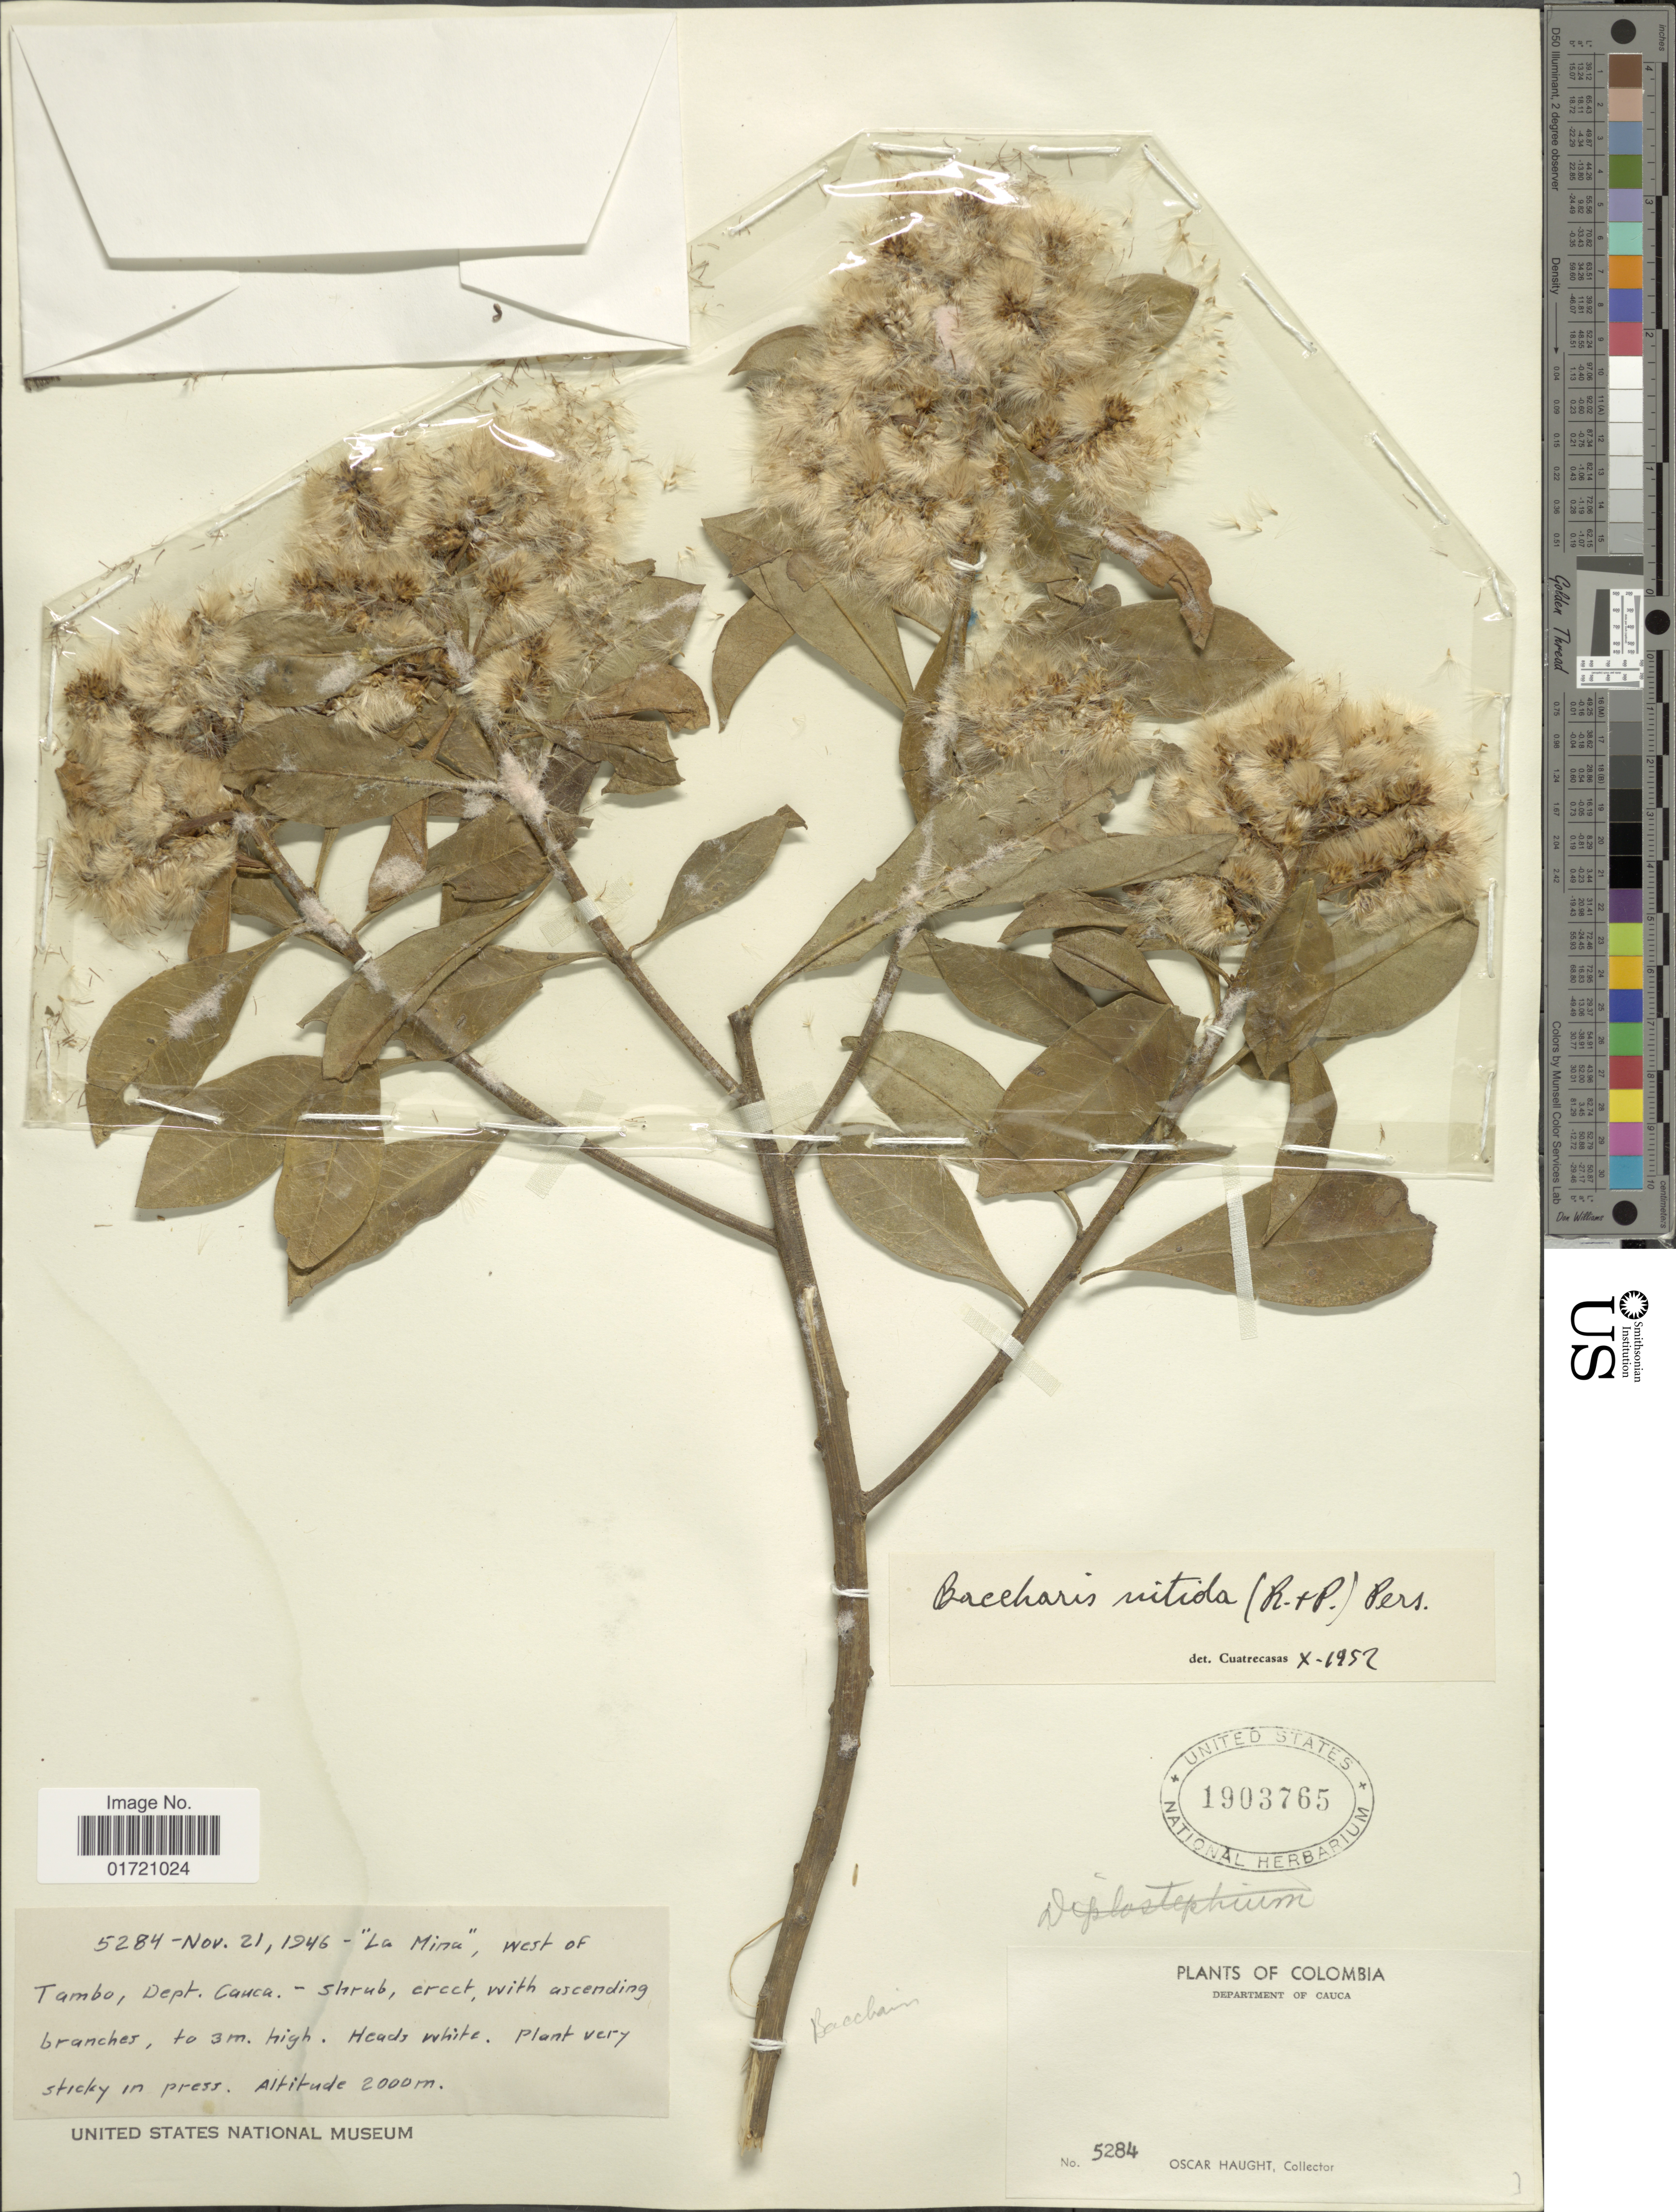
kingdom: Plantae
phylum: Tracheophyta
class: Magnoliopsida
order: Asterales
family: Asteraceae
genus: Baccharis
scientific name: Baccharis nitida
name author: (Ruiz & Pav.) Pers.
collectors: O. L. Haught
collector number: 5284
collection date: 1946-11-21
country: Colombia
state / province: Cauca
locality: La Mina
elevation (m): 2000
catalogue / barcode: US 1903765